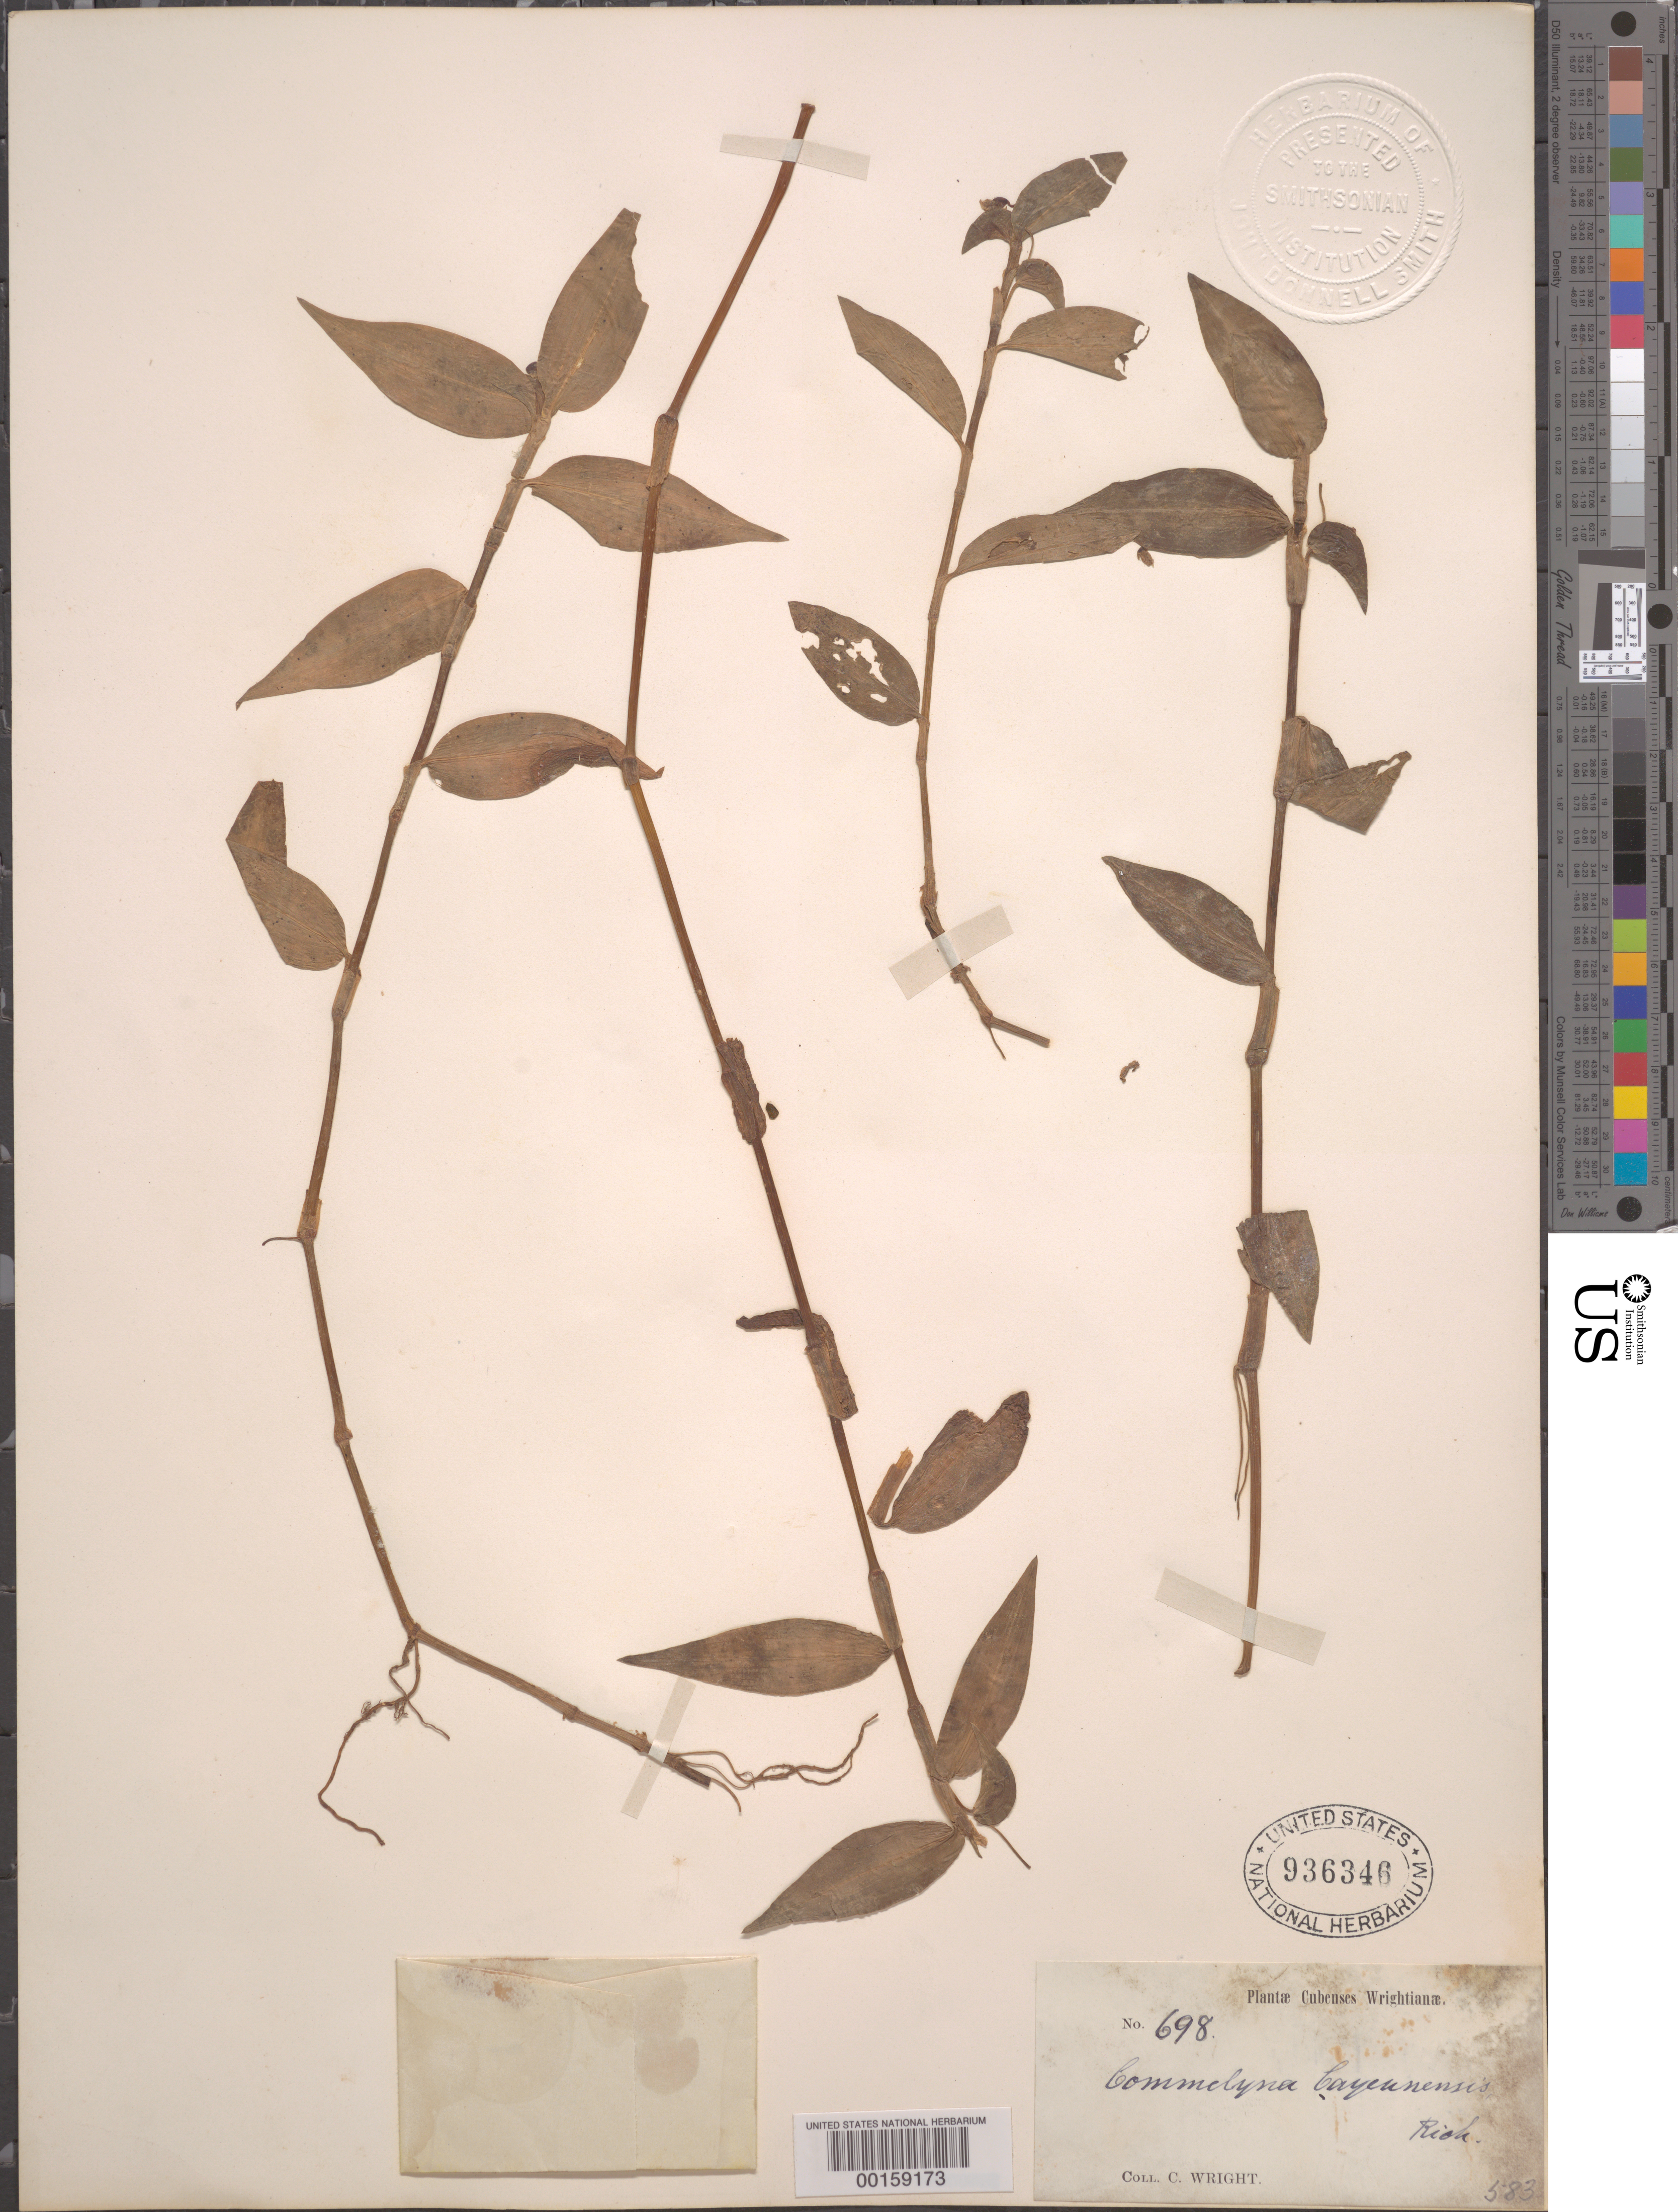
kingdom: Plantae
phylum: Tracheophyta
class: Liliopsida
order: Commelinales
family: Commelinaceae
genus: Commelina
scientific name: Commelina diffusa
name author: Burm. f.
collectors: C. Wright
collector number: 698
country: Cuba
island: Greater Antilles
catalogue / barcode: US 936346